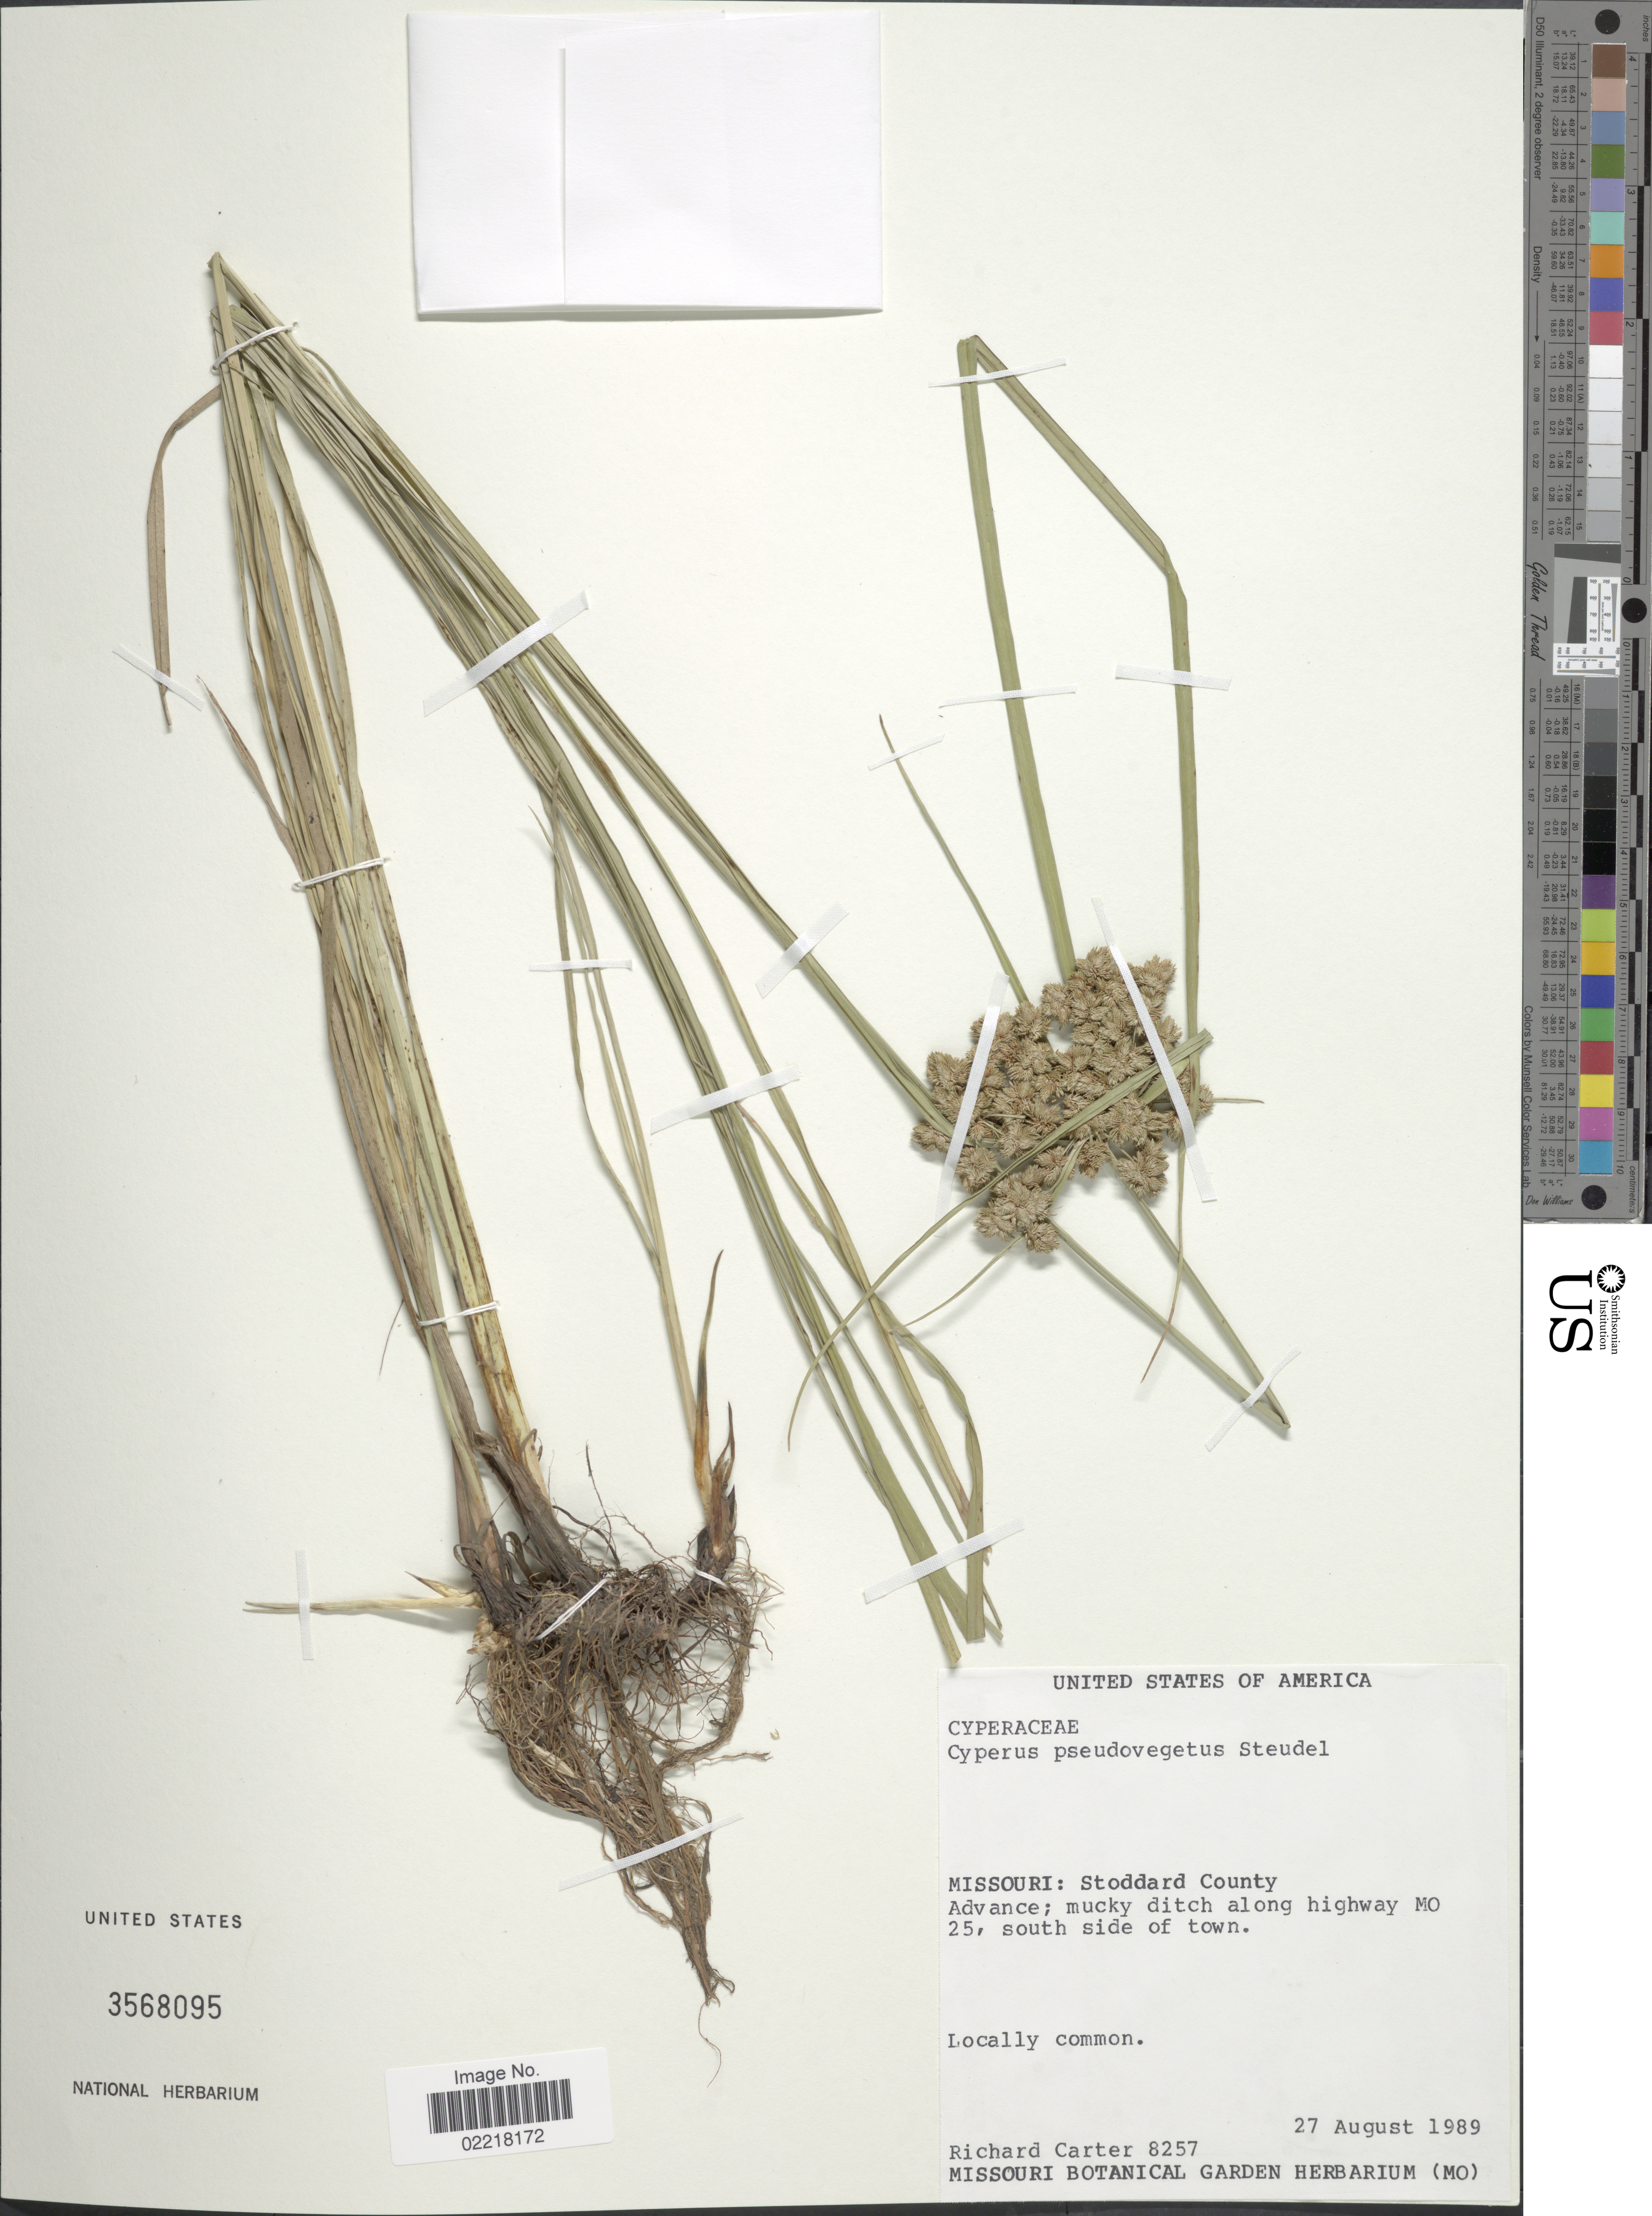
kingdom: Plantae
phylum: Tracheophyta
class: Liliopsida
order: Poales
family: Cyperaceae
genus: Cyperus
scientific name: Cyperus pseudovegetus Steud.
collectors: R. Carter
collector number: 8257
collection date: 1989-08-27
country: United States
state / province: Missouri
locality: Stoddard County. Advance; mucky ditch along highway MO 25, south side of town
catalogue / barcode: US 3568095